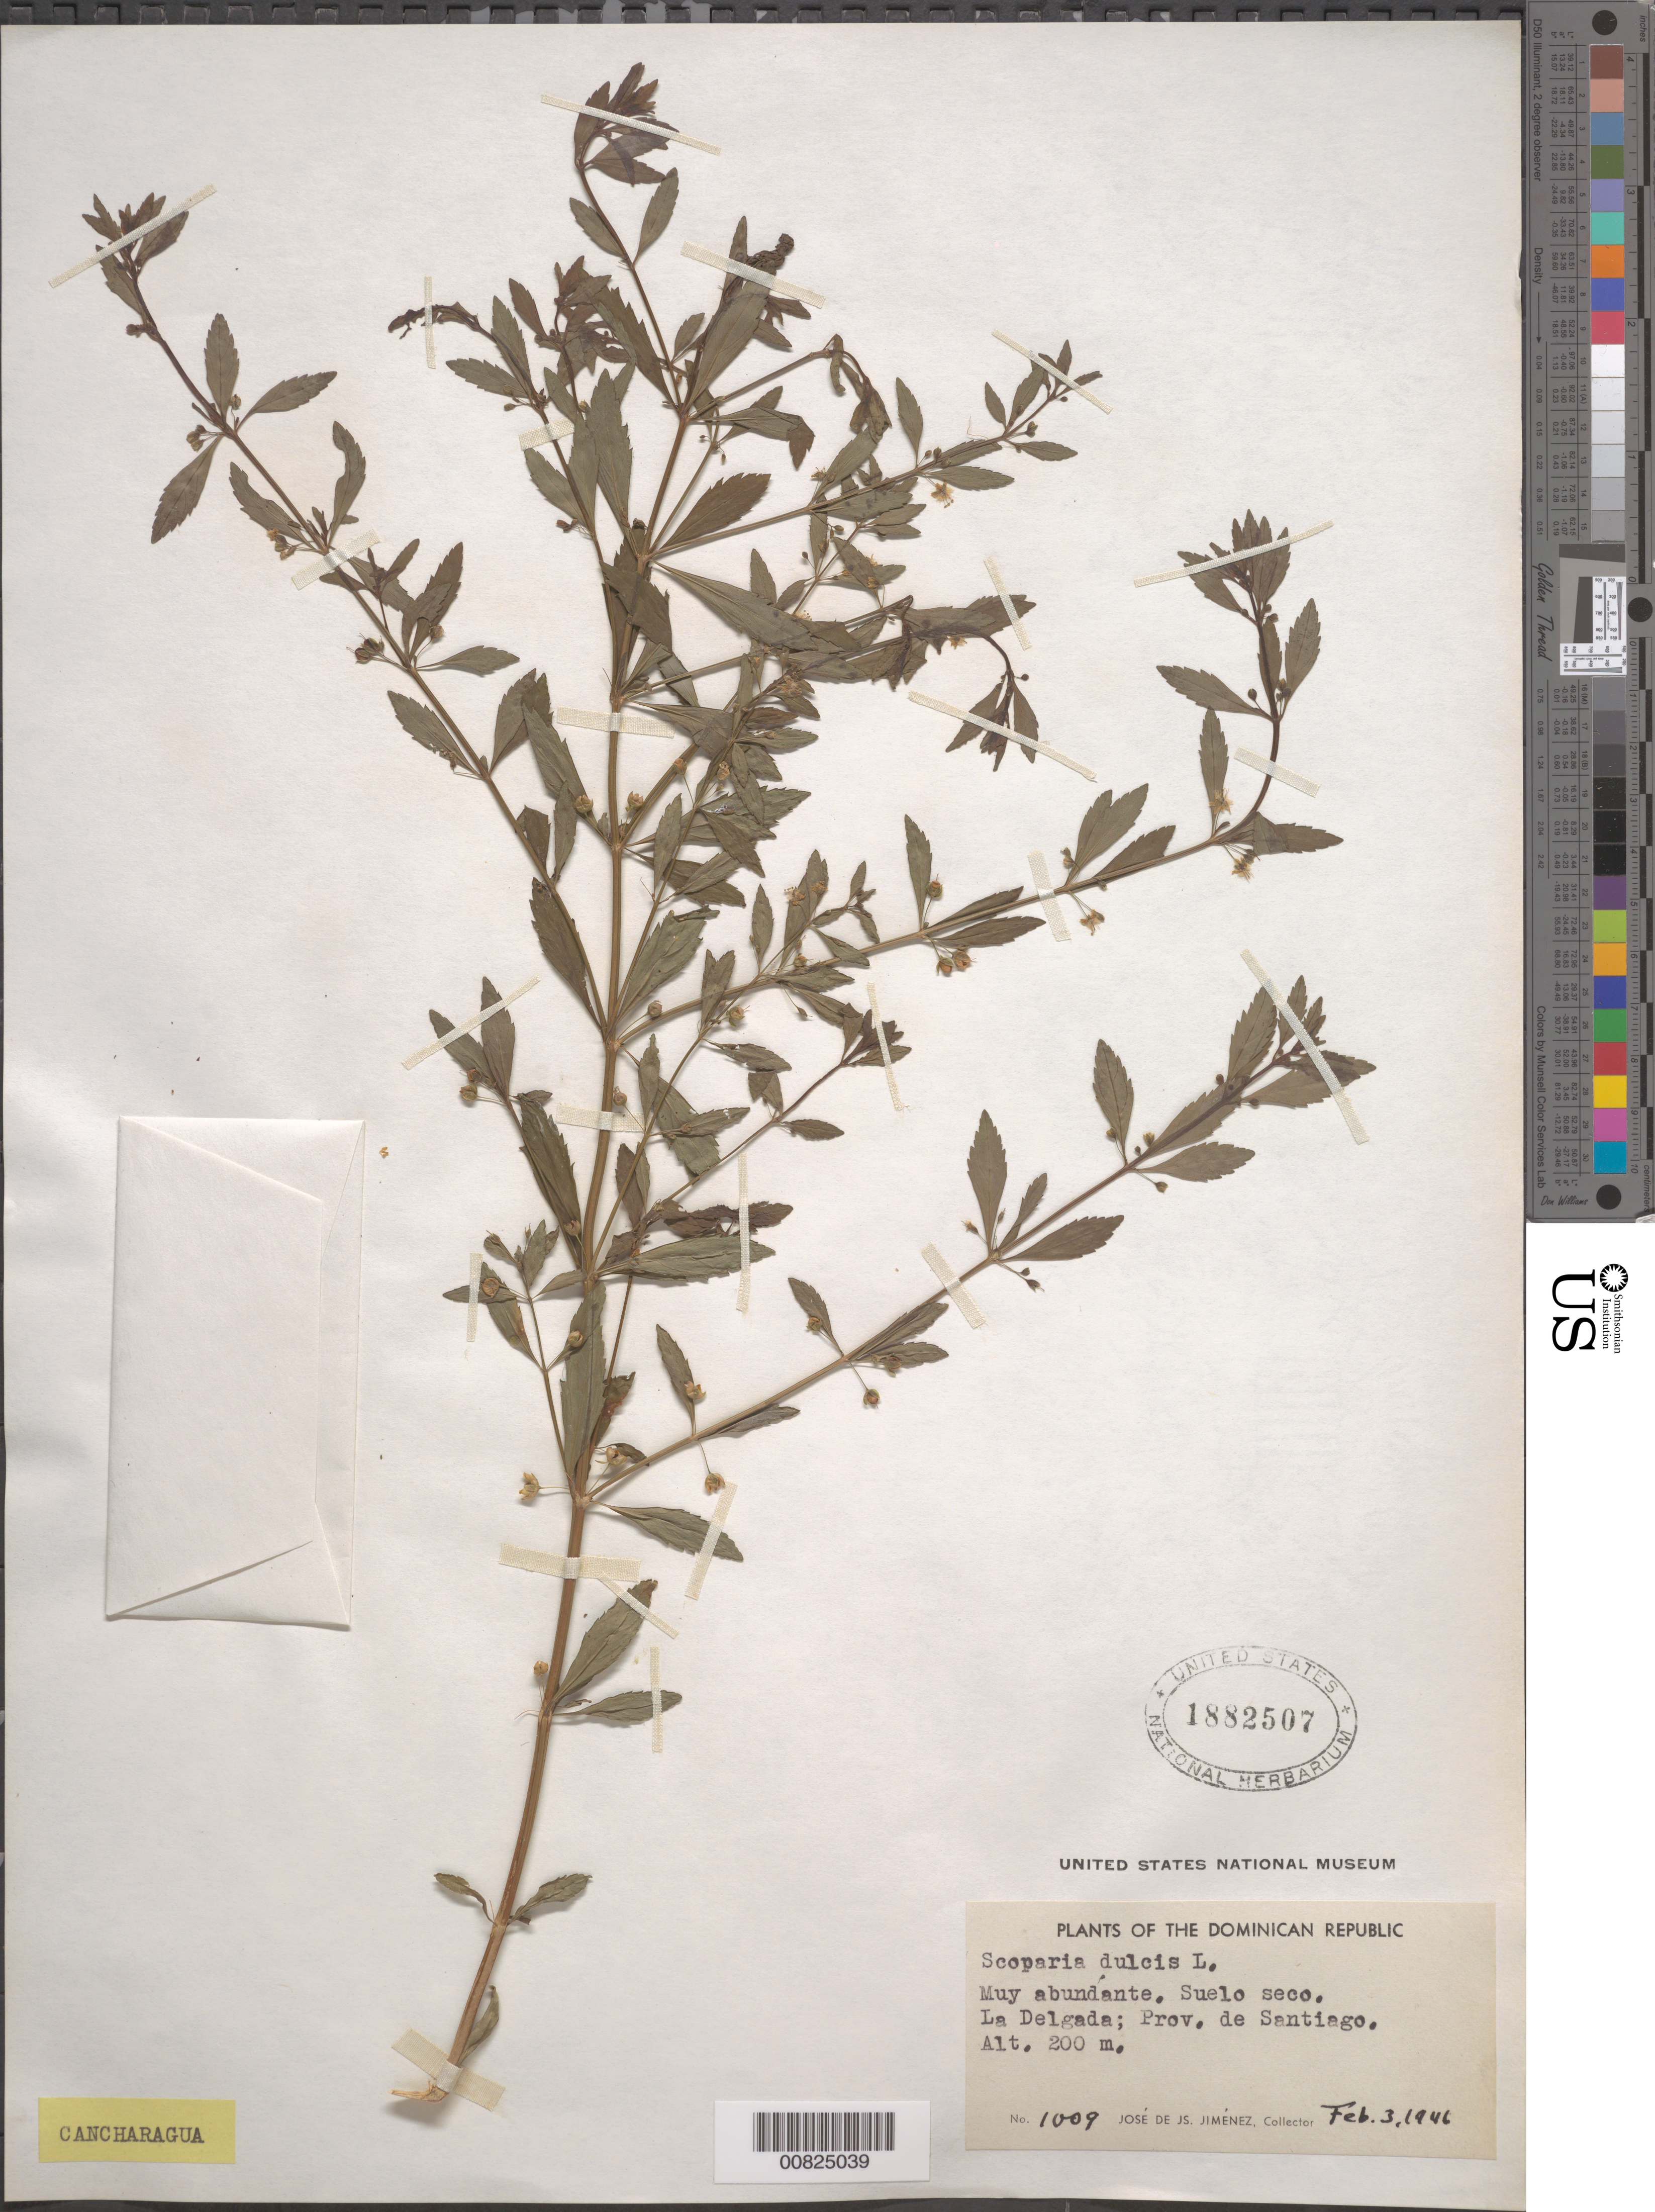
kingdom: Plantae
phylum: Tracheophyta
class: Magnoliopsida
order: Lamiales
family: Plantaginaceae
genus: Scoparia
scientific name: Scoparia dulcis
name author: L.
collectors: J. J. Jiménez Almonte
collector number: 1009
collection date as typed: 03 Feb 1946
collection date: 1946-02-03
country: Dominican Republic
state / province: Santiago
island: Hispaniola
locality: La Delgada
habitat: Suelo seco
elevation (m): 200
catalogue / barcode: US 1882507